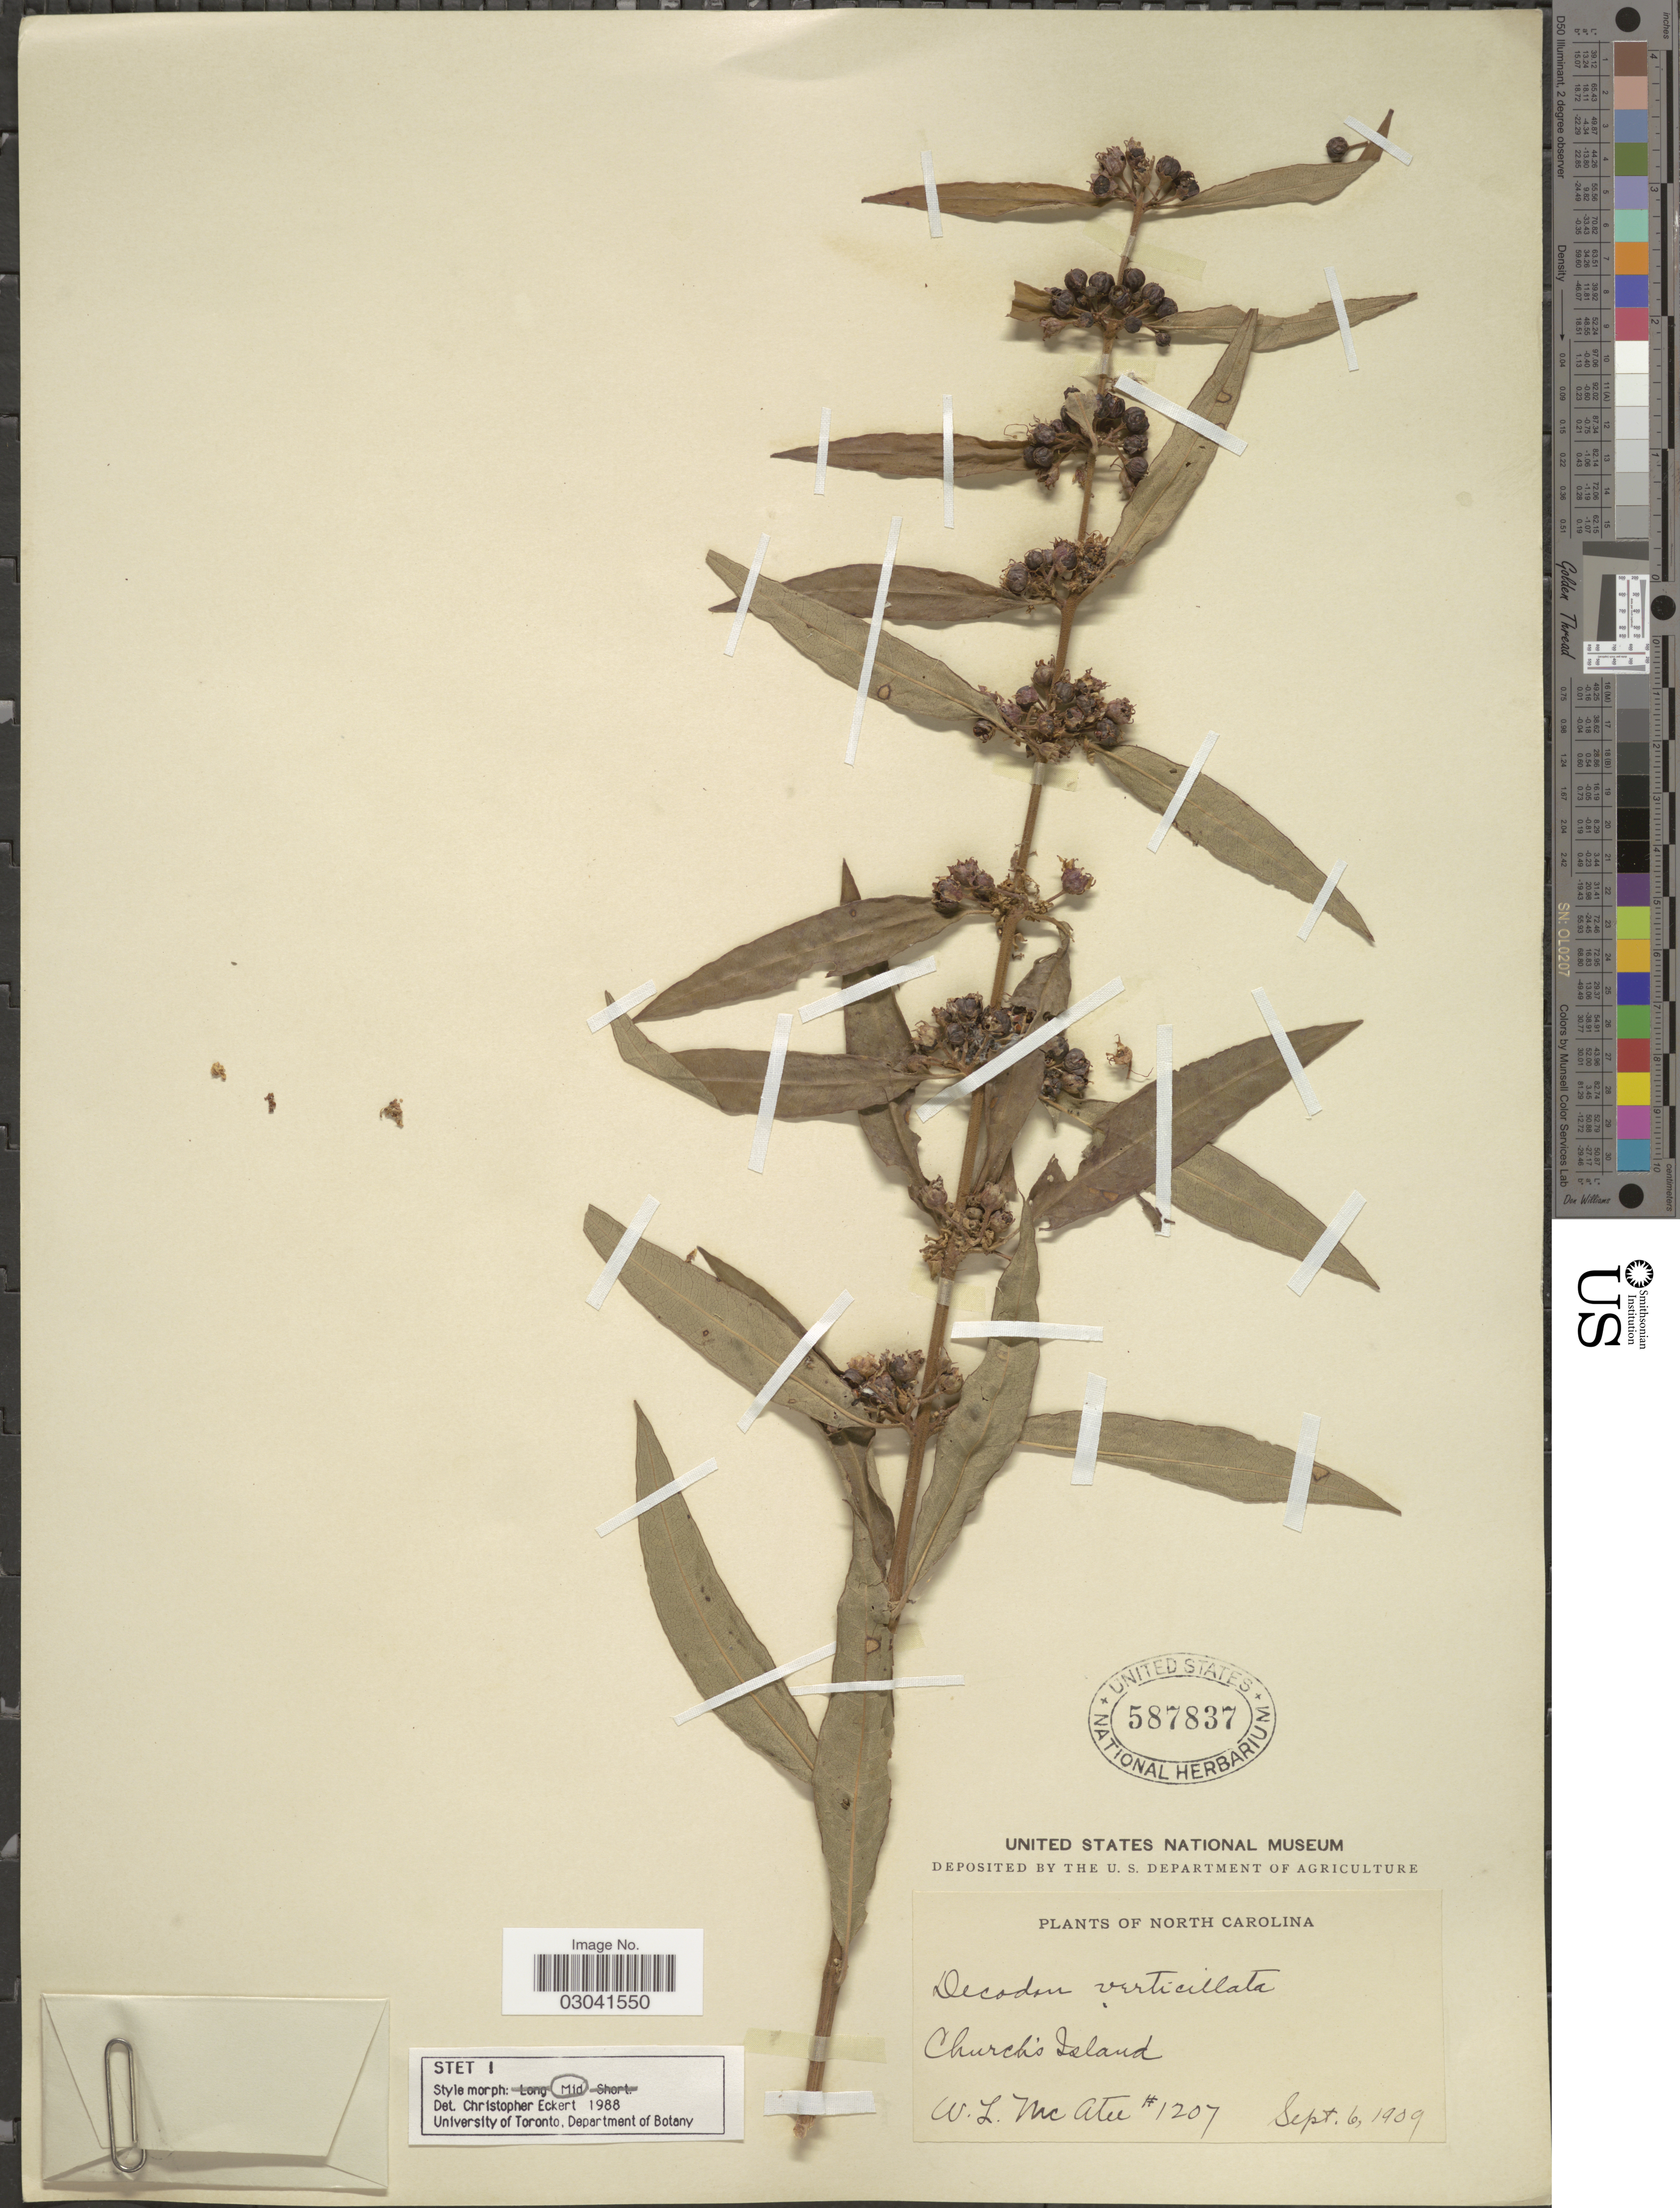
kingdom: Plantae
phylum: Tracheophyta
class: Magnoliopsida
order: Myrtales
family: Lythraceae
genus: Decodon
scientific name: Decodon verticillatus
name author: (L.) Elliott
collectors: W. McAtee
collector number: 1207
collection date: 1909-09-06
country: United States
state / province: North Carolina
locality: Church's Island.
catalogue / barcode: US 587837